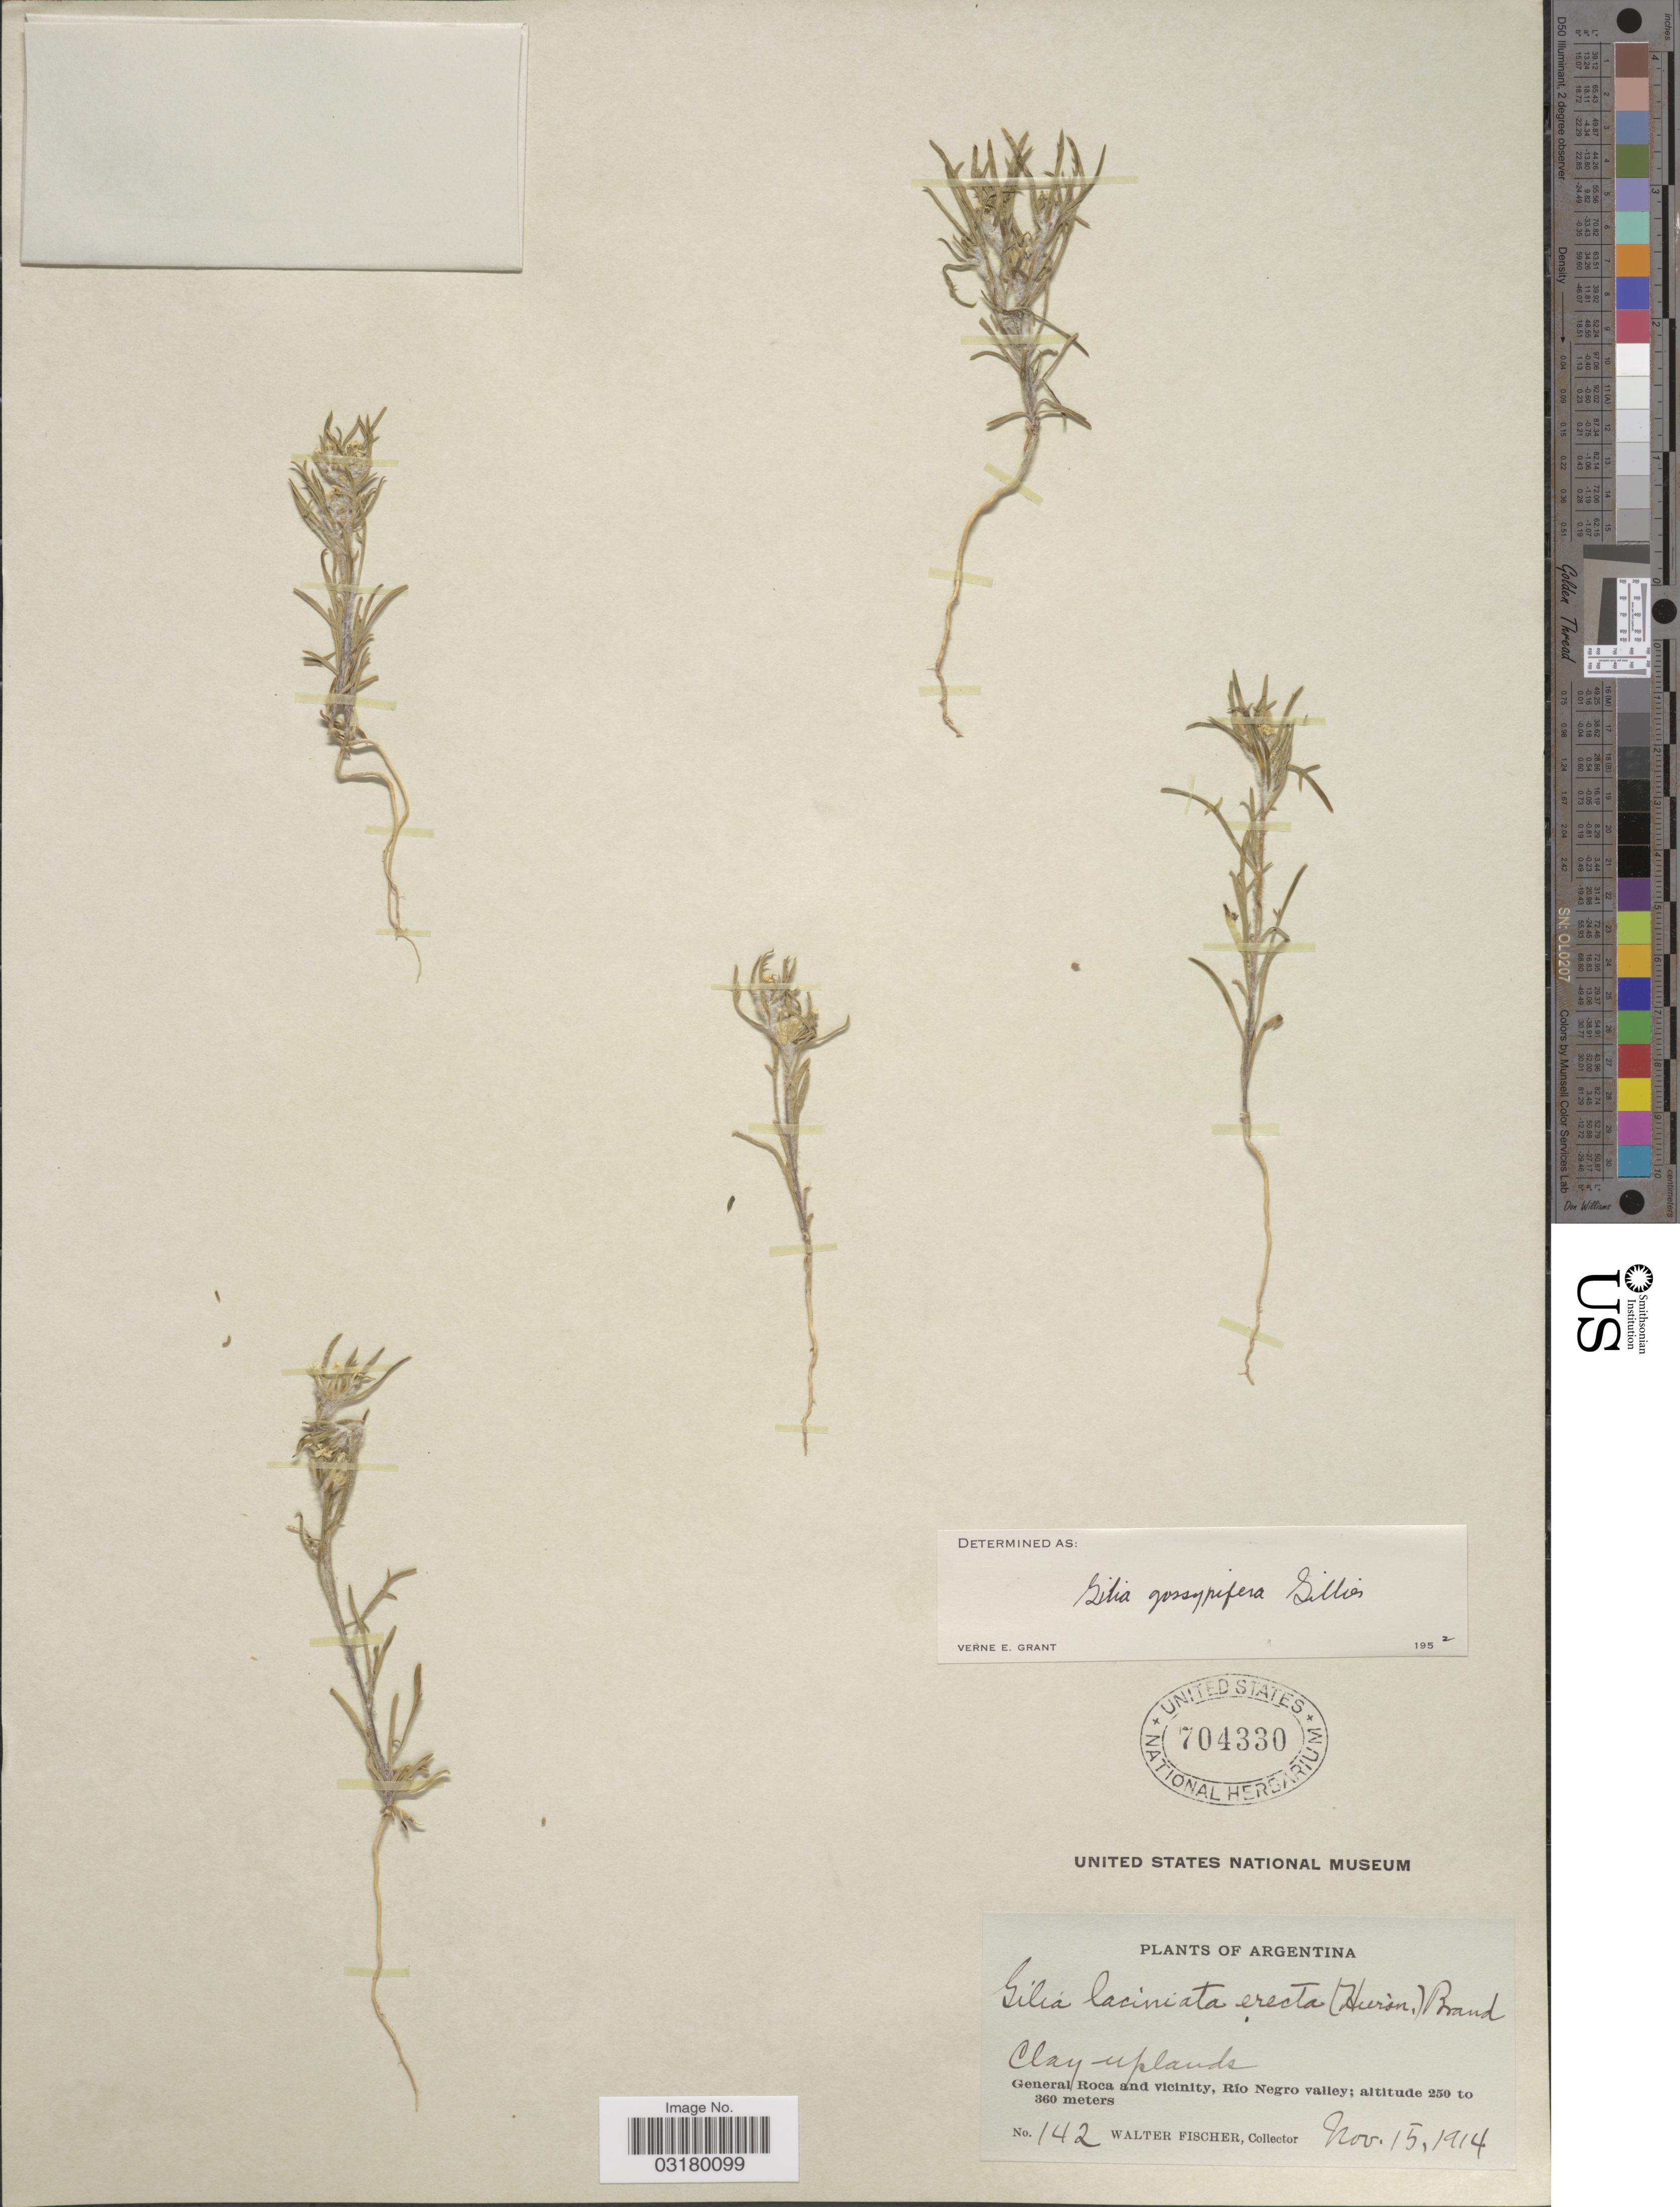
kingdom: Plantae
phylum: Tracheophyta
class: Magnoliopsida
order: Ericales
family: Polemoniaceae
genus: Ipomopsis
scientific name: Ipomopsis gossypifera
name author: (Gillies ex Benth.) V.E. Grant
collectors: W. Fischer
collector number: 142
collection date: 1914-11-15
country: Argentina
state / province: Rio Negro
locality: General Roca and vicinity, Rio Negro valley.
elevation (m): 250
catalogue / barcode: US 704330